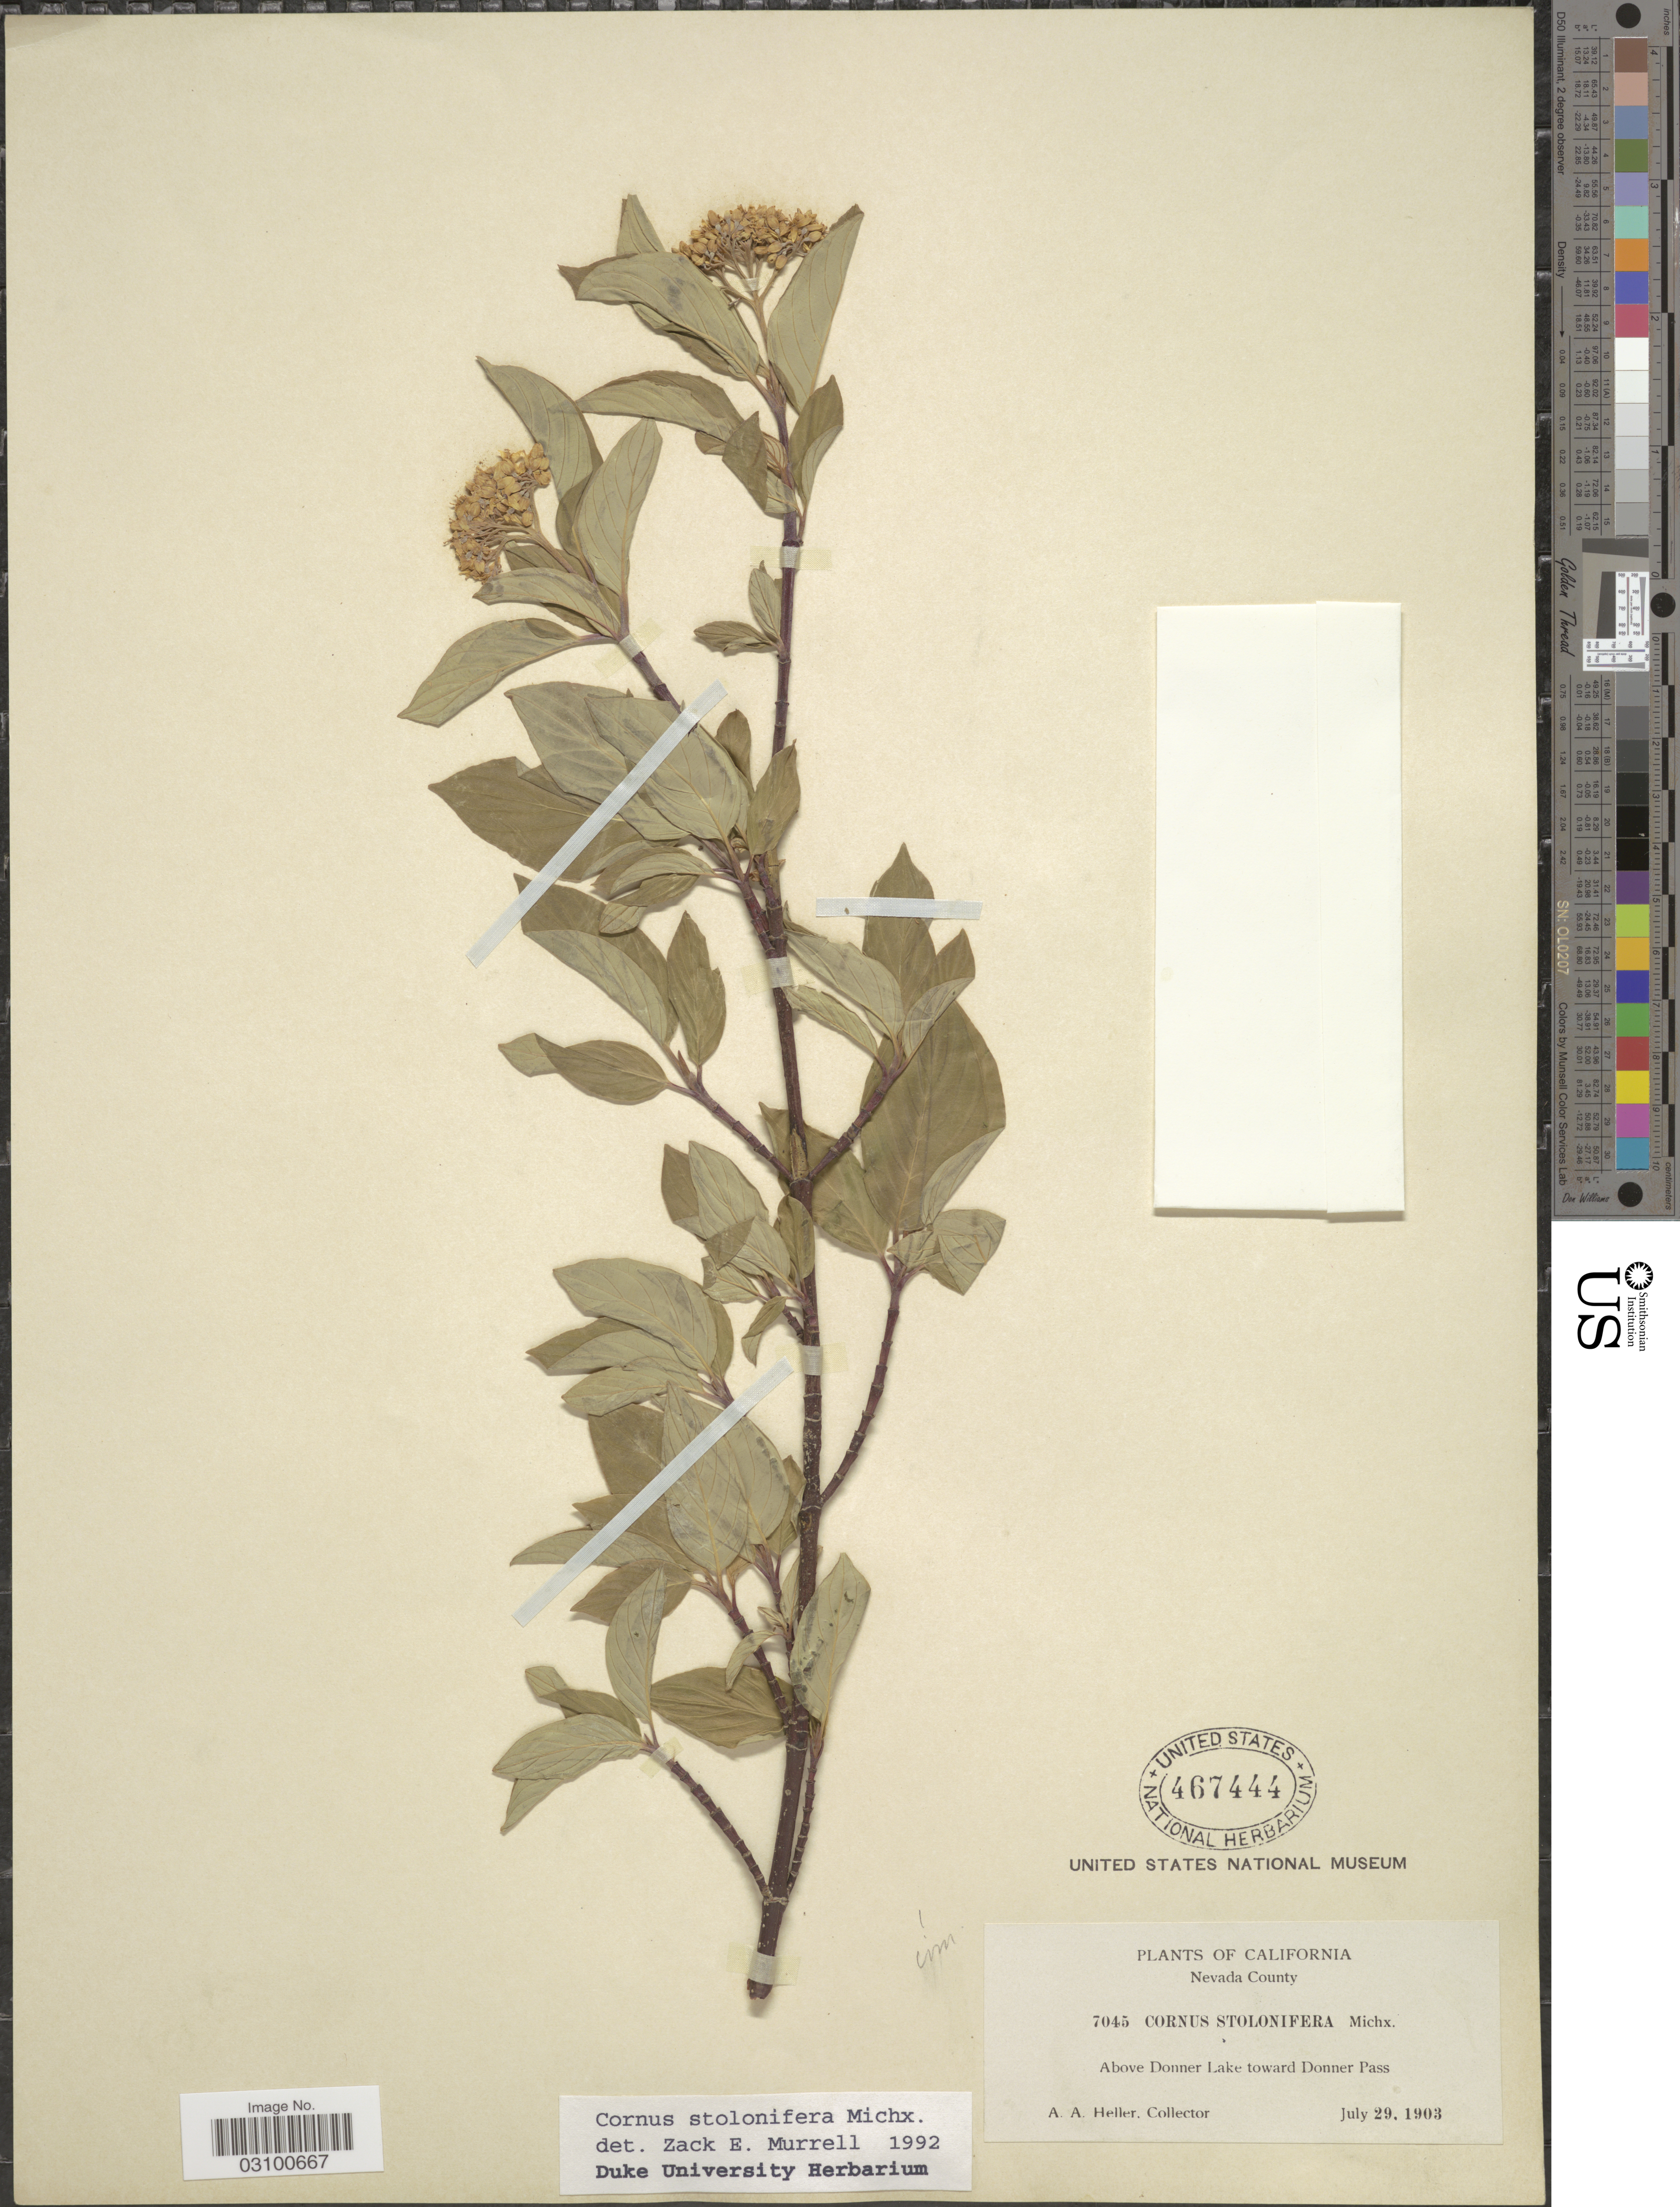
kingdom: Plantae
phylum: Tracheophyta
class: Magnoliopsida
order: Cornales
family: Cornaceae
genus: Cornus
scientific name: Cornus sericea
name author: L.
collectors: A. A. Heller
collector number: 7045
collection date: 1903-07-29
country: United States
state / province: California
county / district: Nevada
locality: Nevada County. Above Donner Lake toward Donner Pass.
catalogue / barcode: US 467444